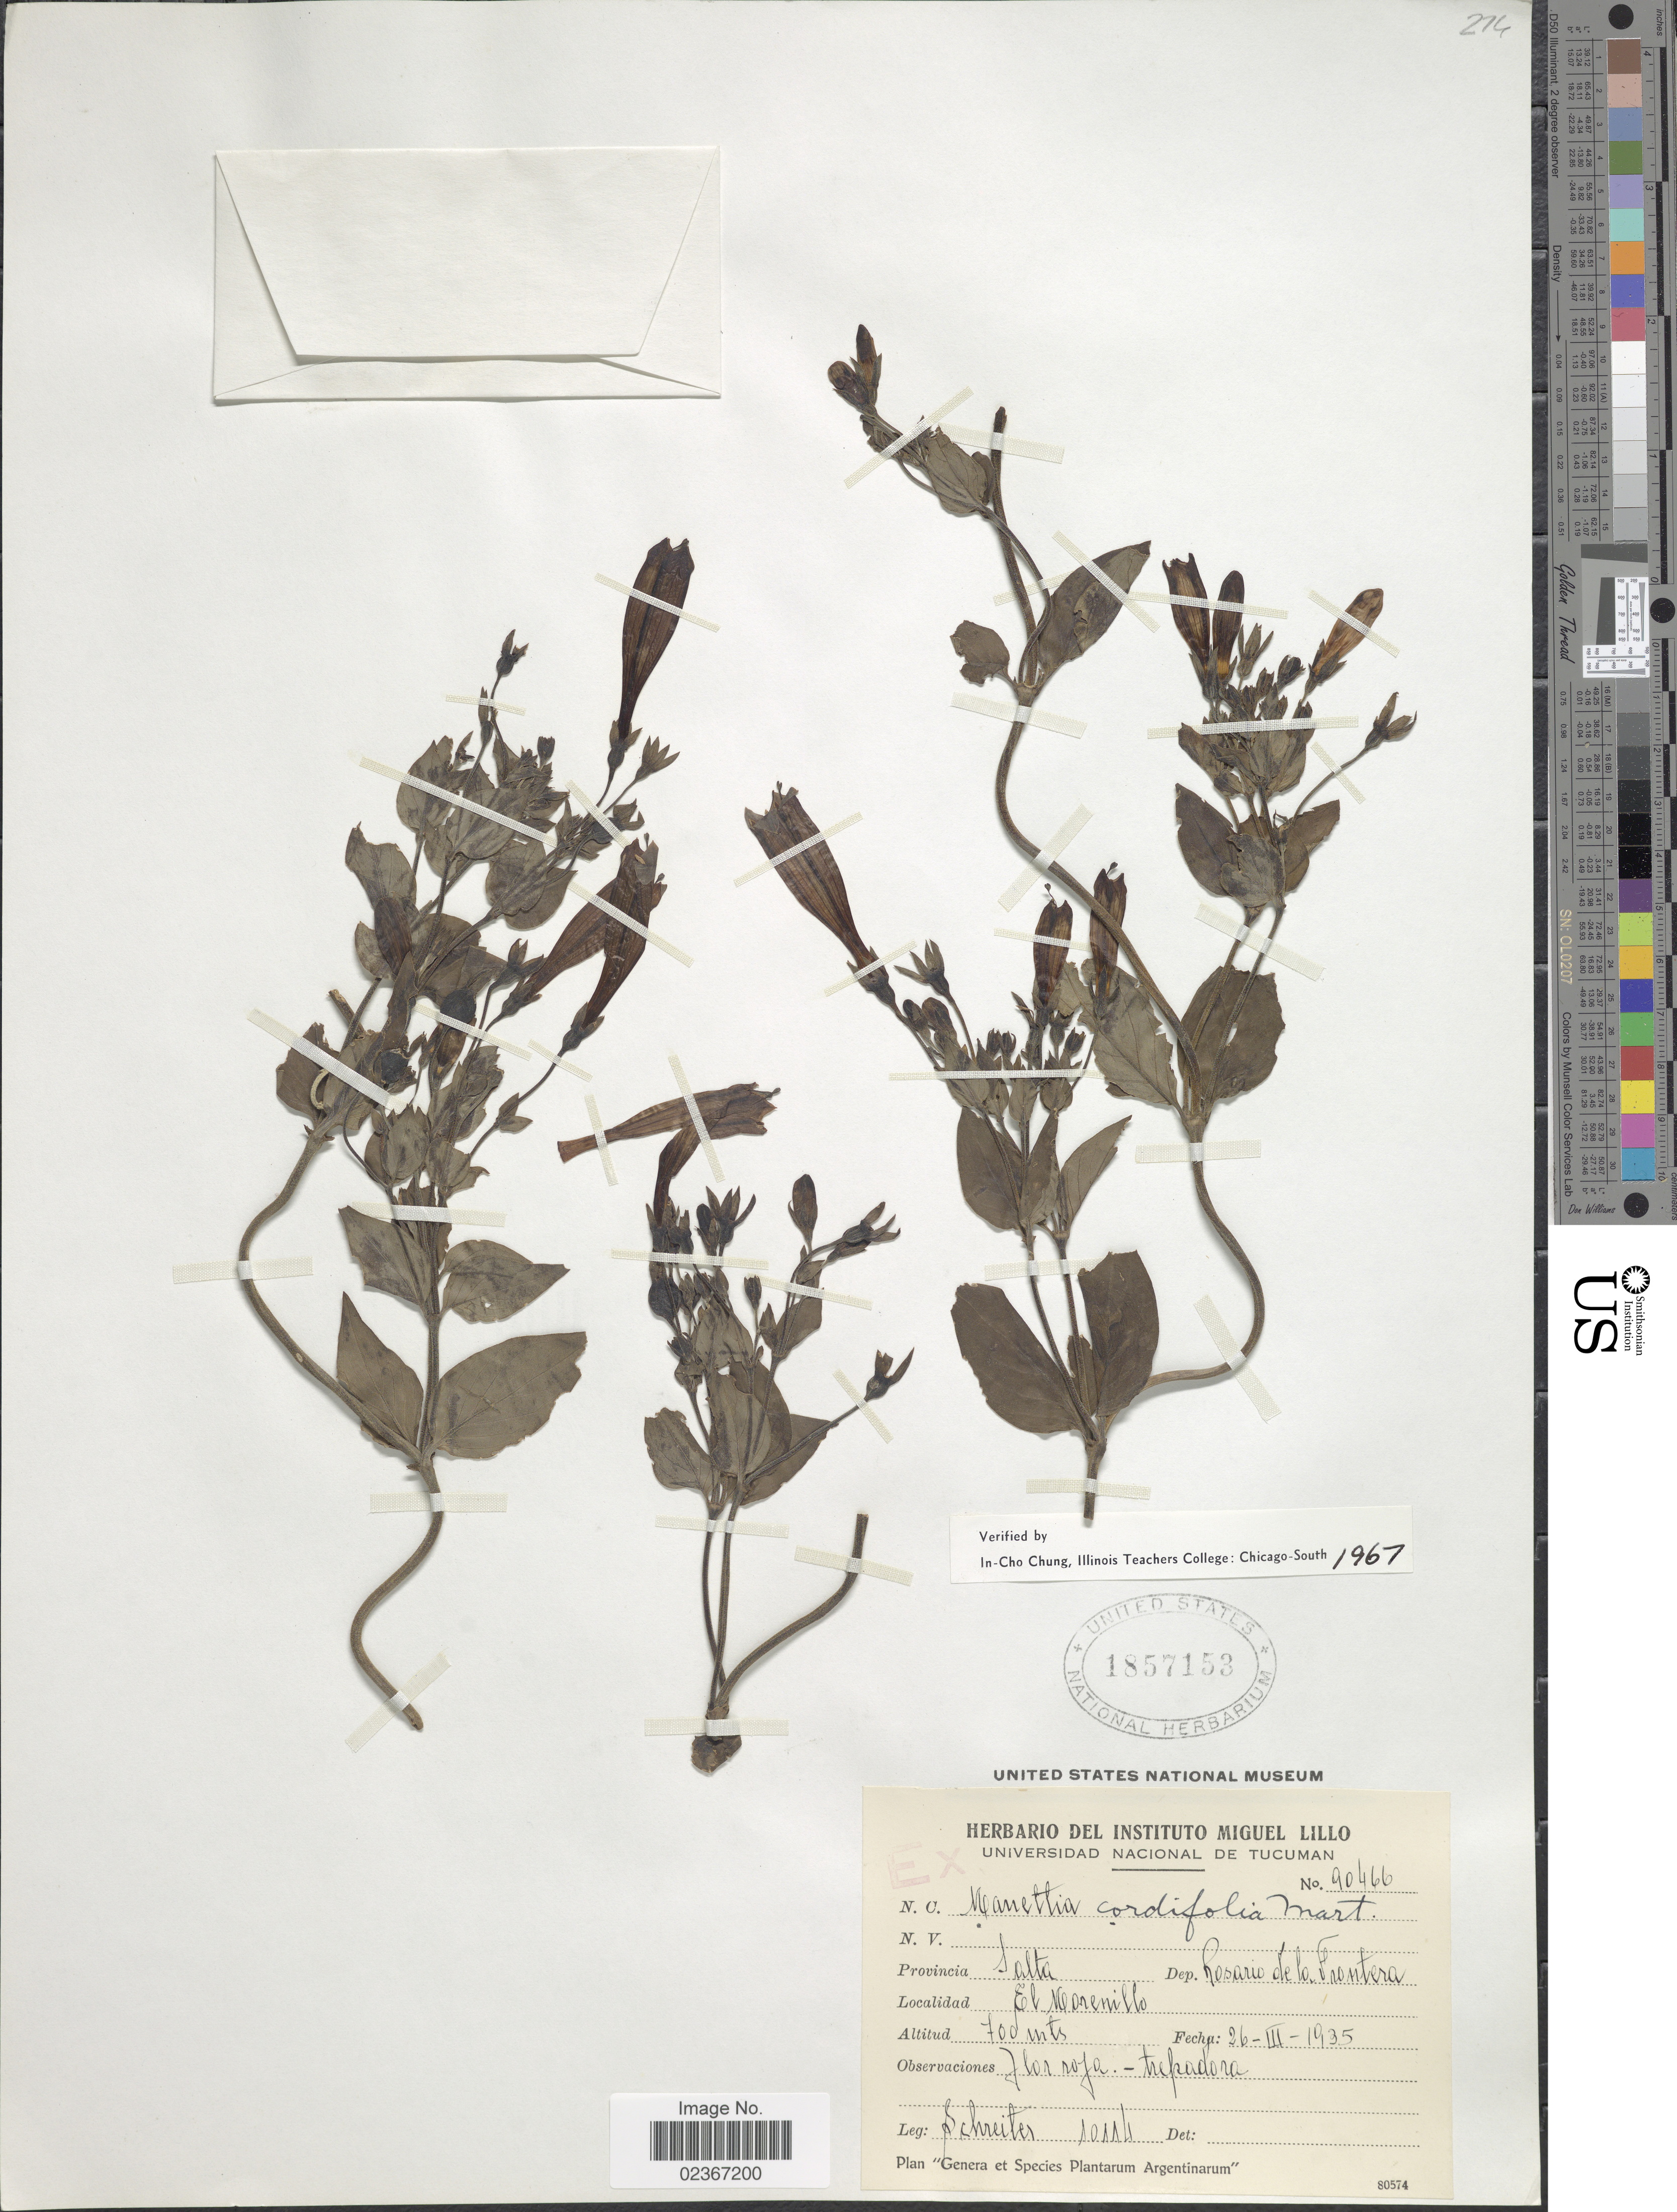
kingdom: Plantae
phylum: Tracheophyta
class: Magnoliopsida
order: Gentianales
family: Rubiaceae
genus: Manettia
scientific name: Manettia cordifolia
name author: Mart.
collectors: -. Schreiter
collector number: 10114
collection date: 1935-03-26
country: Argentina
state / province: Salta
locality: Provincia Salta, Dep. Rosario de lo Frontera, El Morenillo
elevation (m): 700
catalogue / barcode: US 1857153